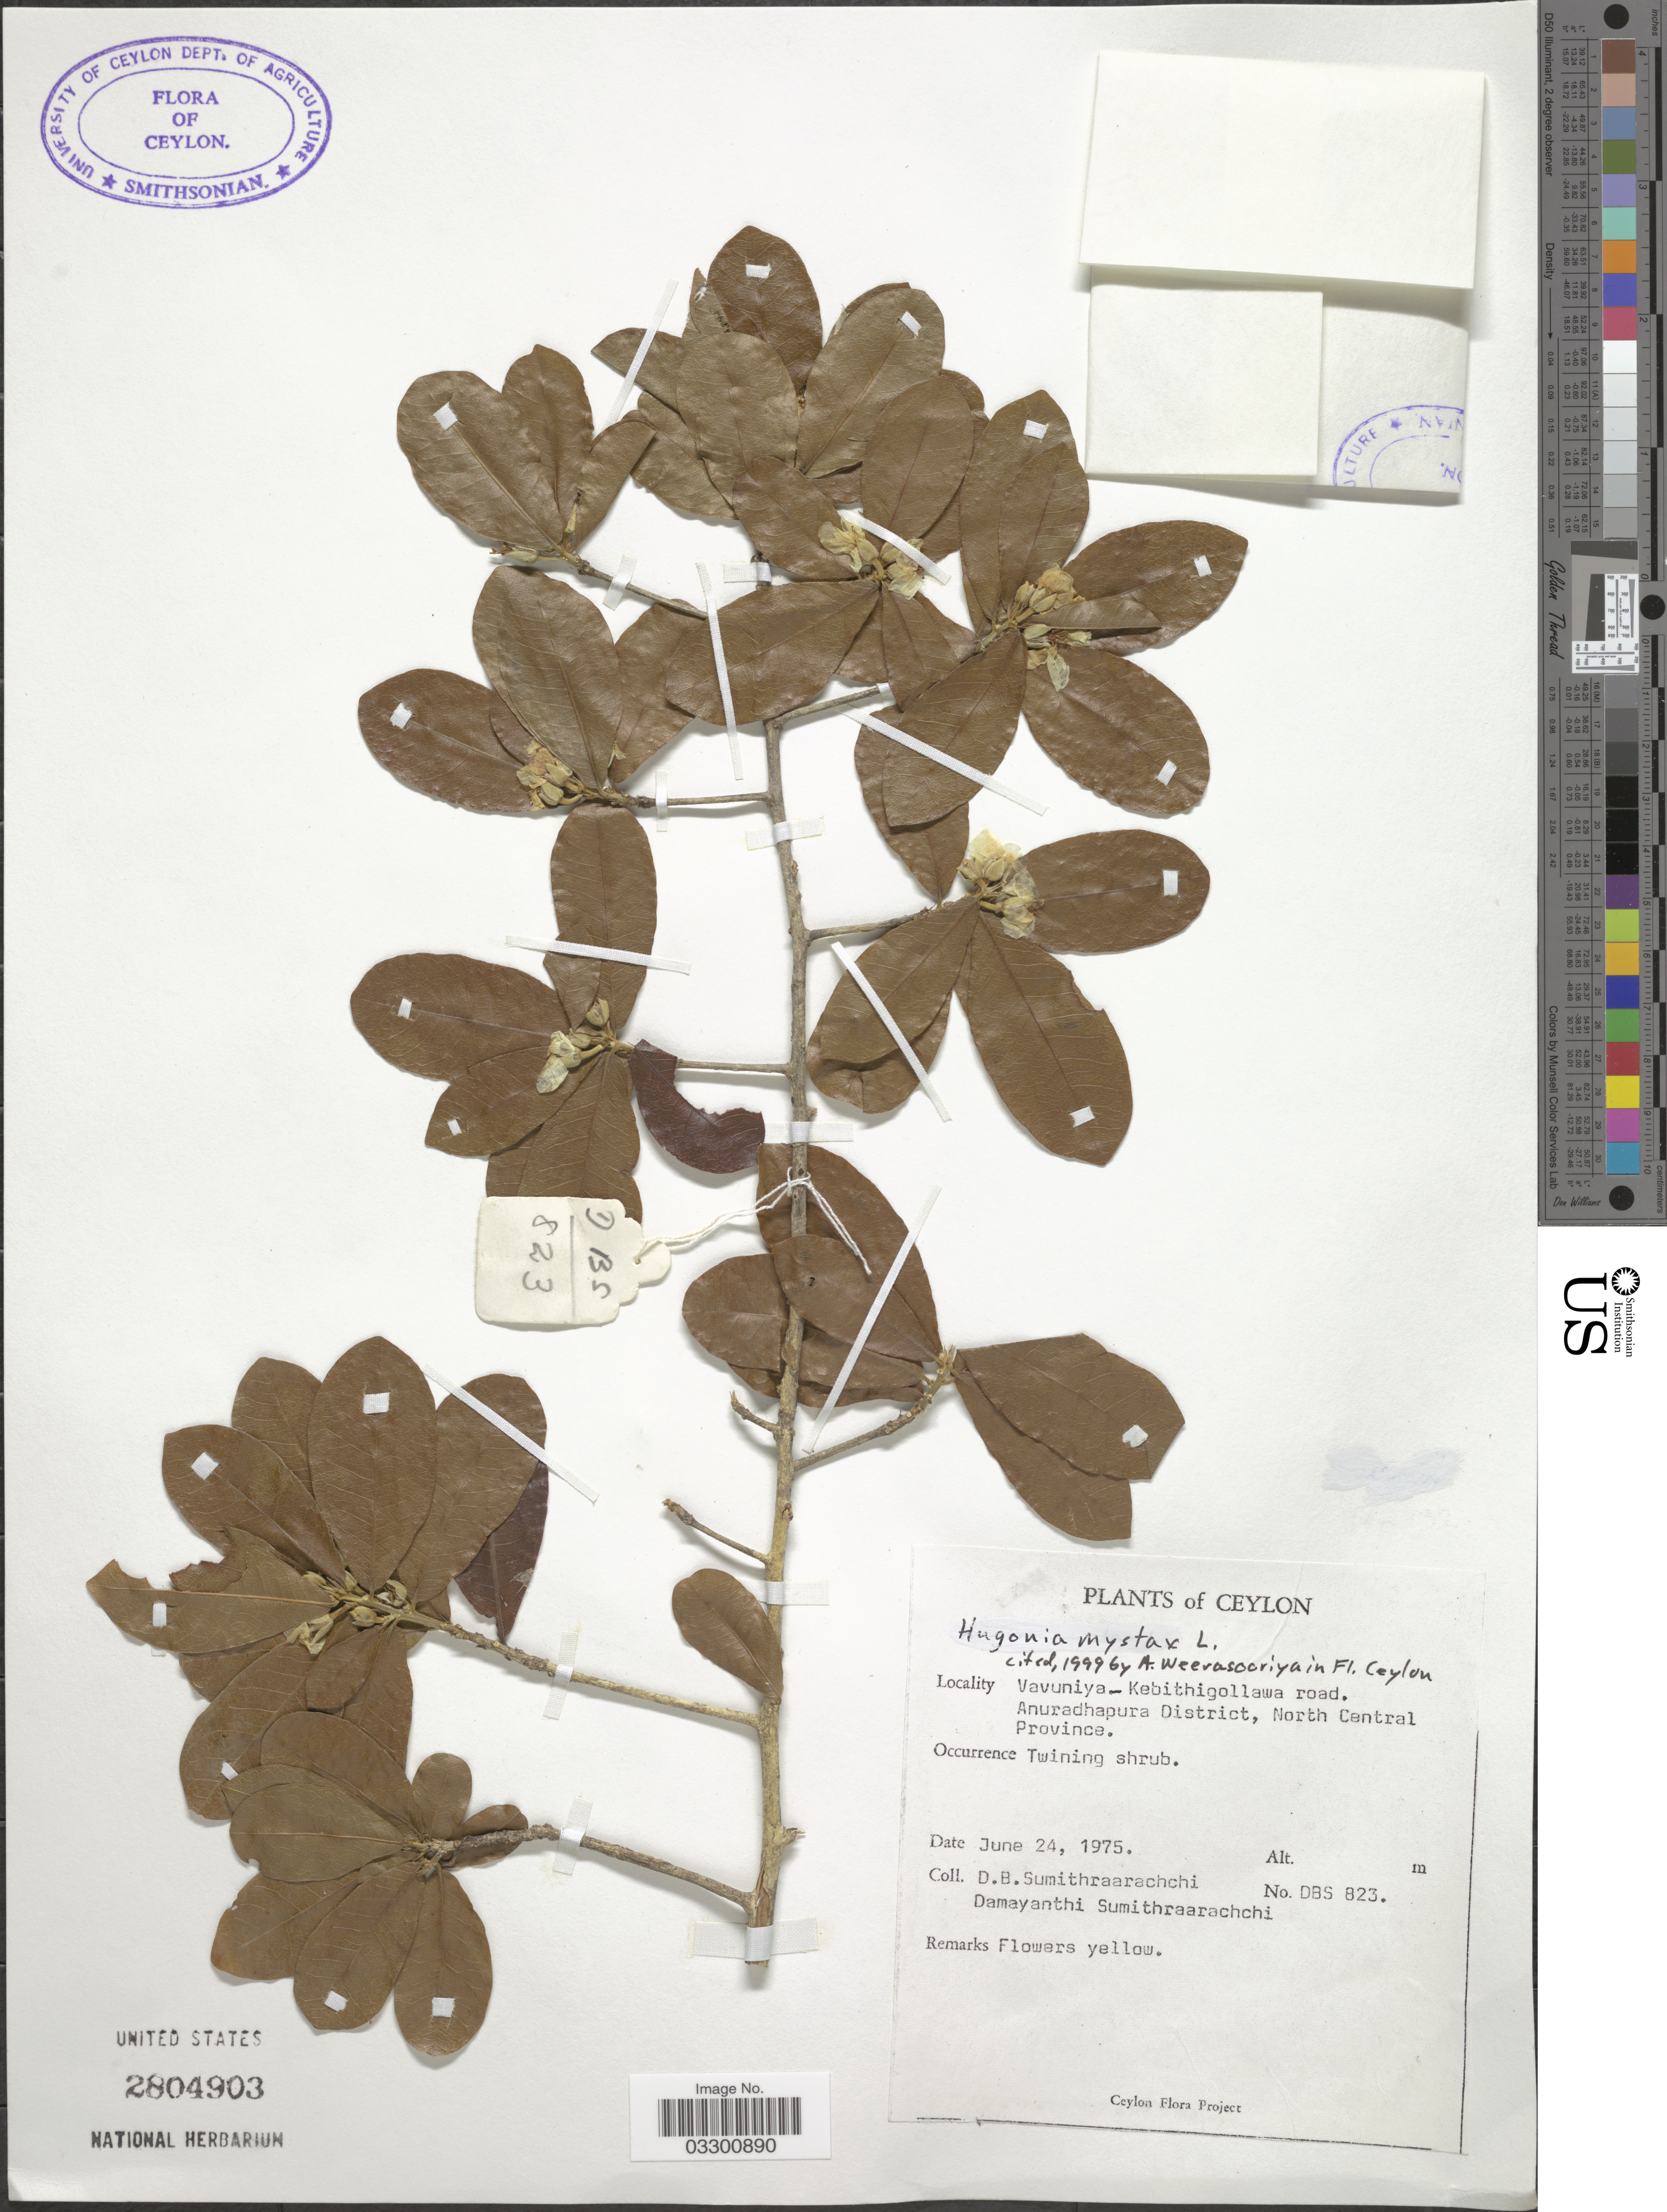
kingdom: Plantae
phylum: Tracheophyta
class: Magnoliopsida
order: Malpighiales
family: Linaceae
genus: Hugonia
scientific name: Hugonia mystax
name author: L.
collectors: D. B. Sumithraarachchi & D. Sumithraarachchi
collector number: DBS823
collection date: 1975-06-24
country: Sri Lanka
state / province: North Central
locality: Ceylon, Vavuniya-Kebithigollawa road. Anuradhapura District.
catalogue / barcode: US 2804903